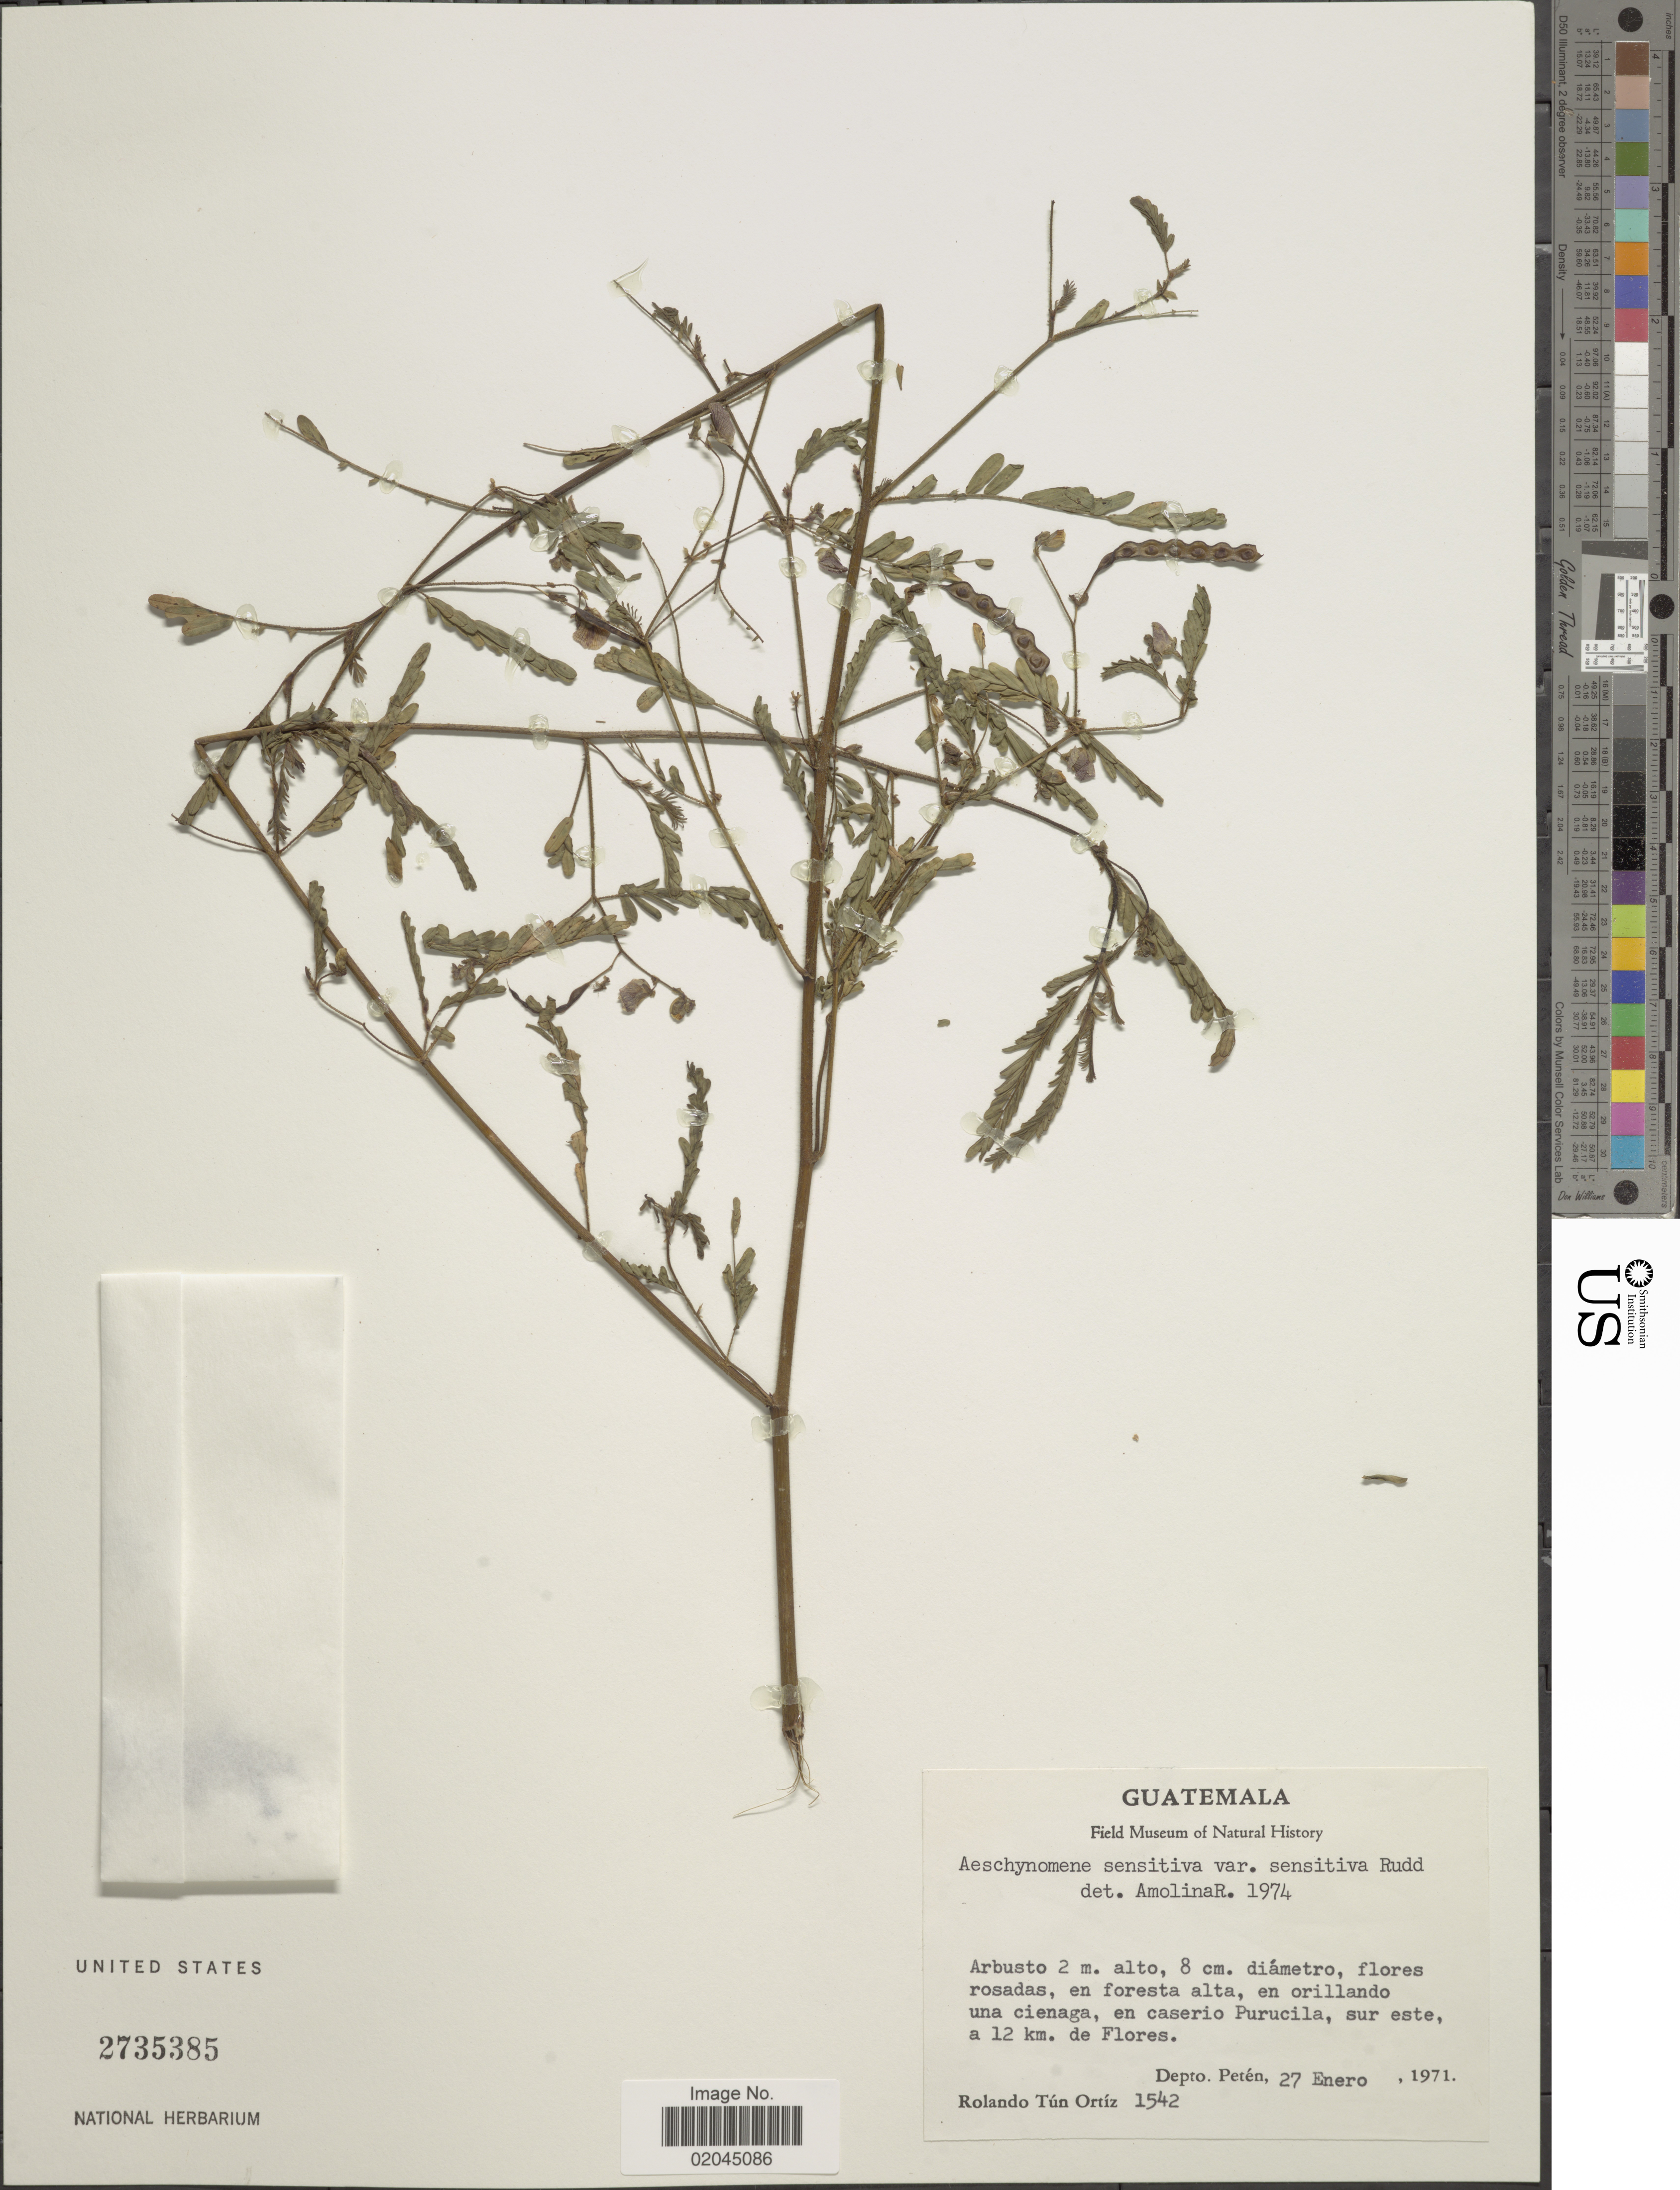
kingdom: Plantae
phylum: Tracheophyta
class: Magnoliopsida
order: Fabales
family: Fabaceae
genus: Aeschynomene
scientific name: Aeschynomene sensitiva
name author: Sw.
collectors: R. T. Ortíz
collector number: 1542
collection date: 1971-01-27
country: Guatemala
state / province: El Petén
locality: En orillando;, una cienaga, en caserio Purucila, sur este a 12 km. de Flores, Dept. Peten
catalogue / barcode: US 2735385